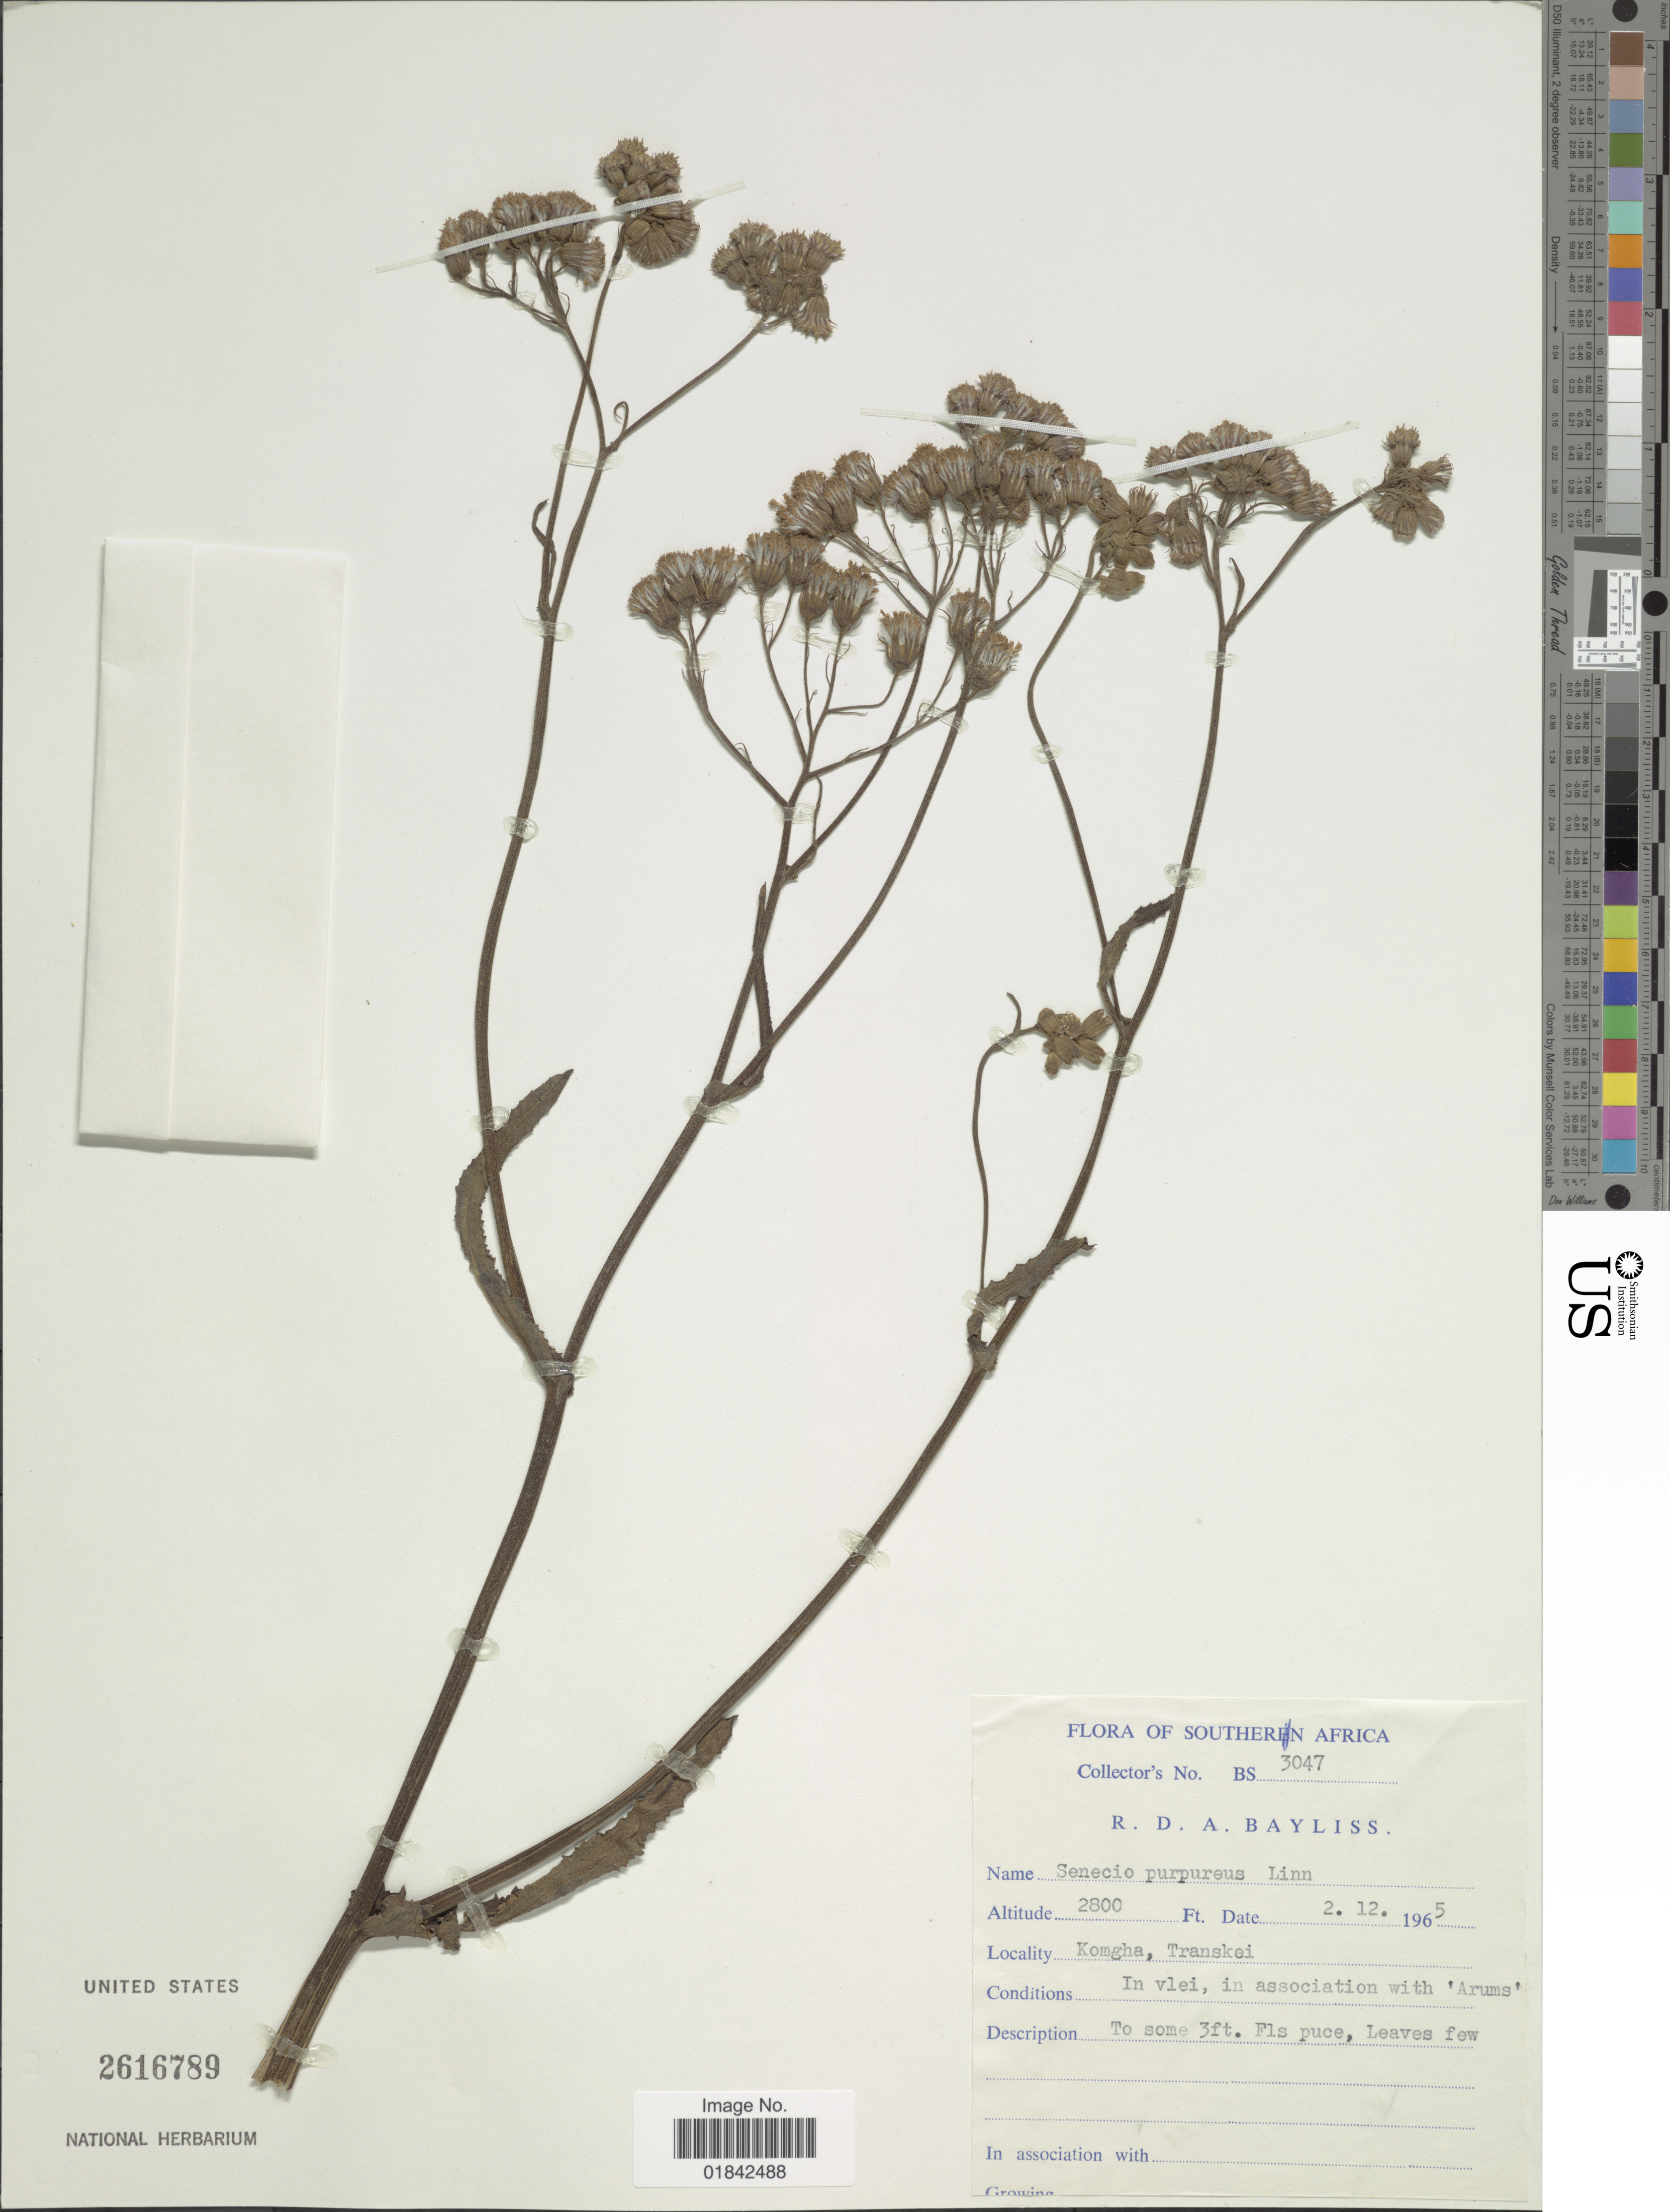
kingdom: Plantae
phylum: Tracheophyta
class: Magnoliopsida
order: Asterales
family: Asteraceae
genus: Senecio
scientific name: Senecio purpureus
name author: L.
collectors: R. Bayliss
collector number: BS 3047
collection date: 1965-12-02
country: South Africa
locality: Komgha, Transkei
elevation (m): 853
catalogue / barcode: US 2616789